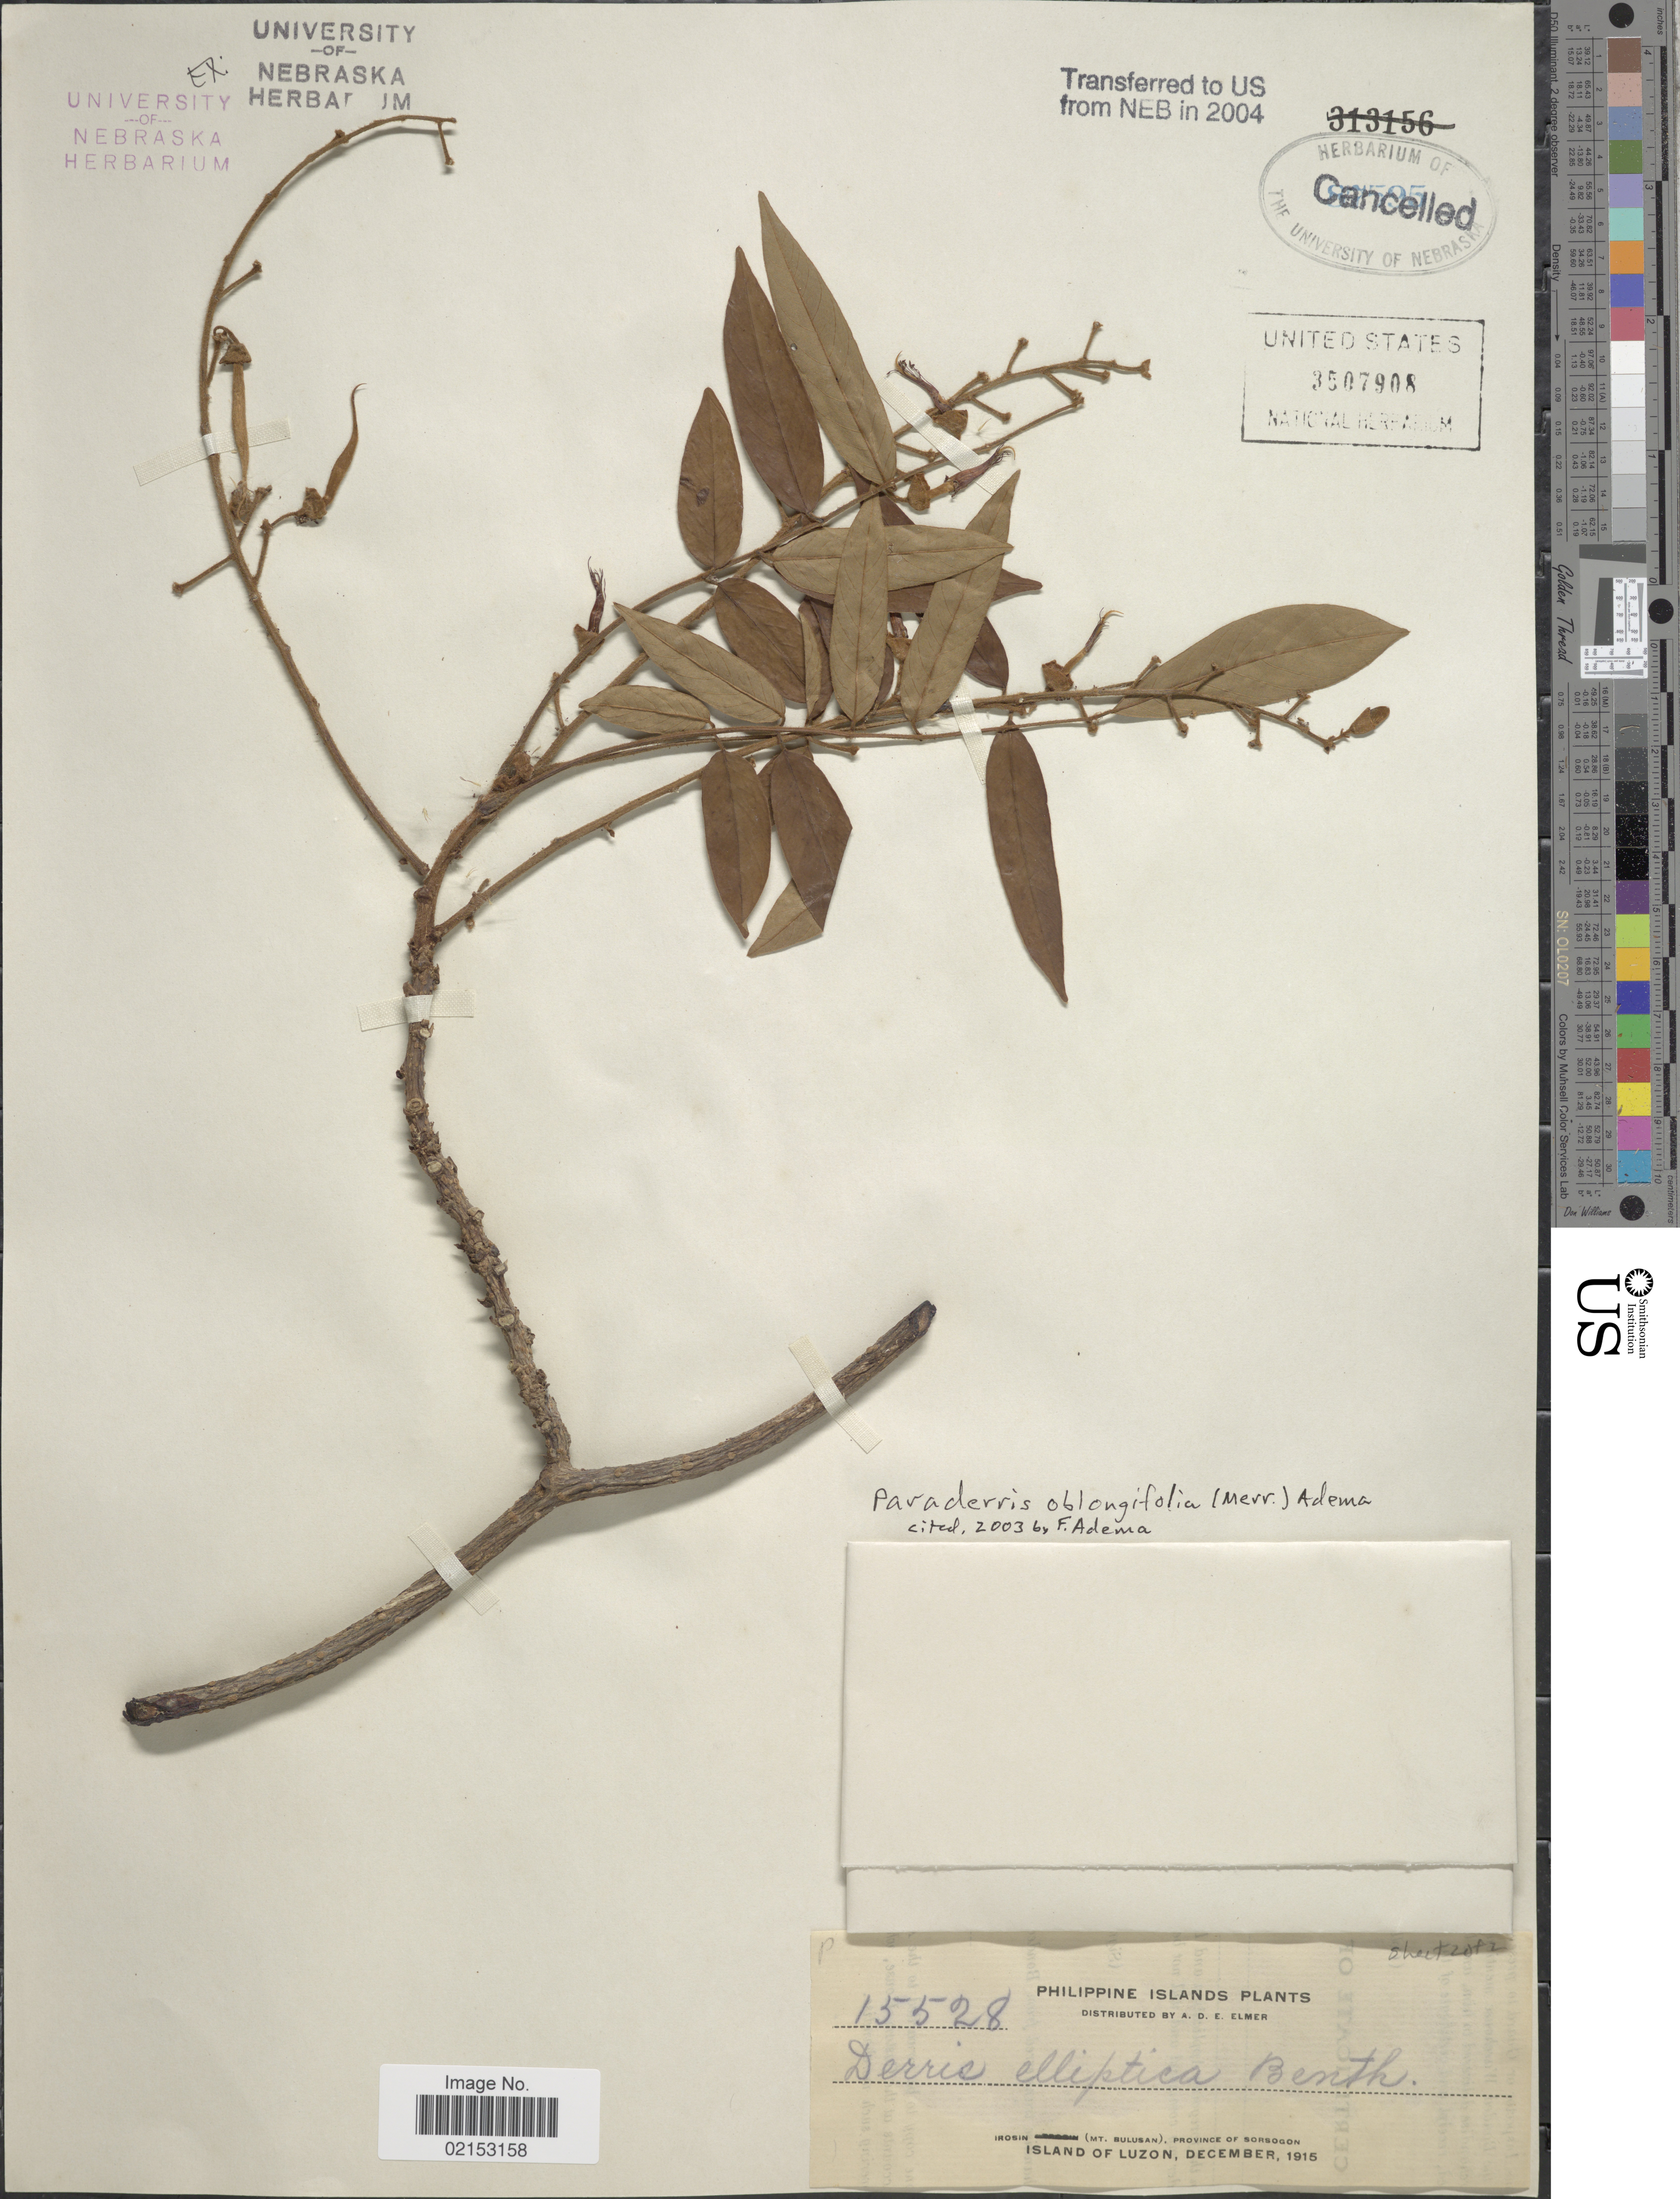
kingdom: Plantae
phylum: Tracheophyta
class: Magnoliopsida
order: Fabales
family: Fabaceae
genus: Derris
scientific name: Derris oblongifolia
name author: Merr.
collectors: A. D. E. Elmer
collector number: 15528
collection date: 1915-12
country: Philippines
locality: Philippine Islands, Irosin (Mt. Bulusan), Province of Sorsogon, Island of Luzon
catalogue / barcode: US 3507908